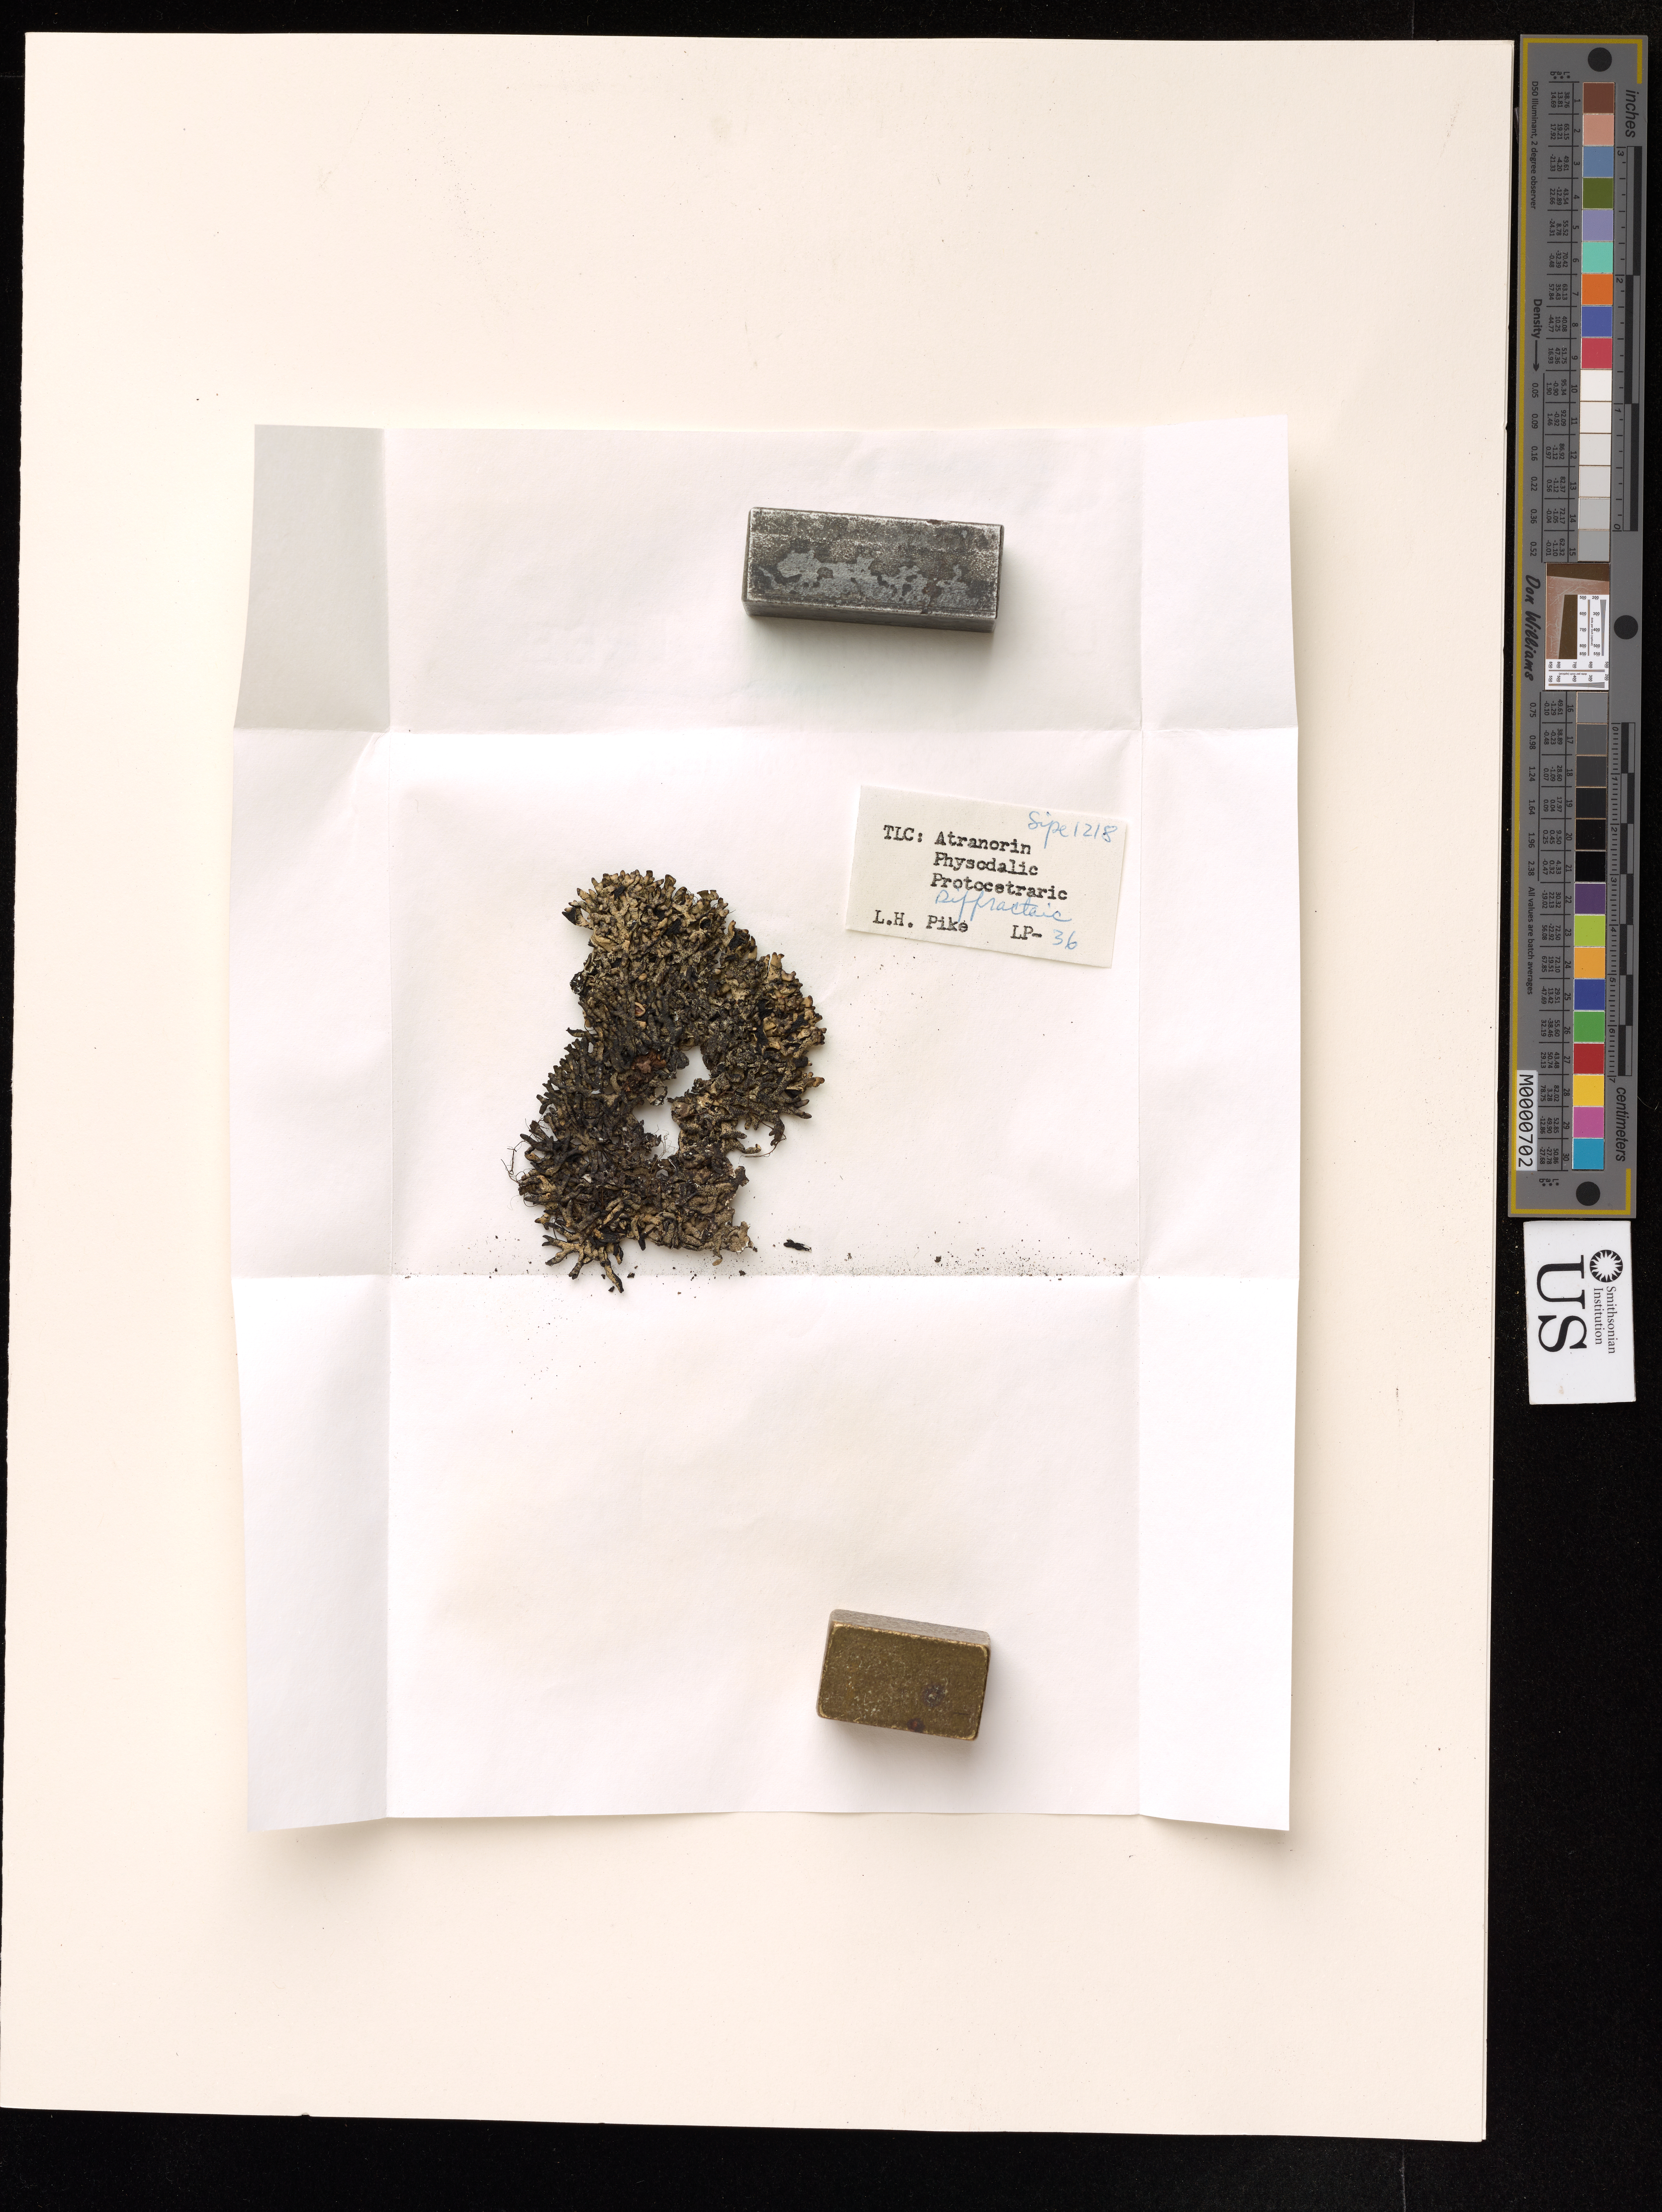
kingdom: Fungi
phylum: Ascomycota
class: Lecanoromycetes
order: Lecanorales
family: Parmeliaceae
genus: Hypogymnia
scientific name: Hypogymnia imshaugii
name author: Krog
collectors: F. Sipe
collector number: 1218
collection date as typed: Jul 1943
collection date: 1943-07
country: United States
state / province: Oregon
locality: Odell lake area